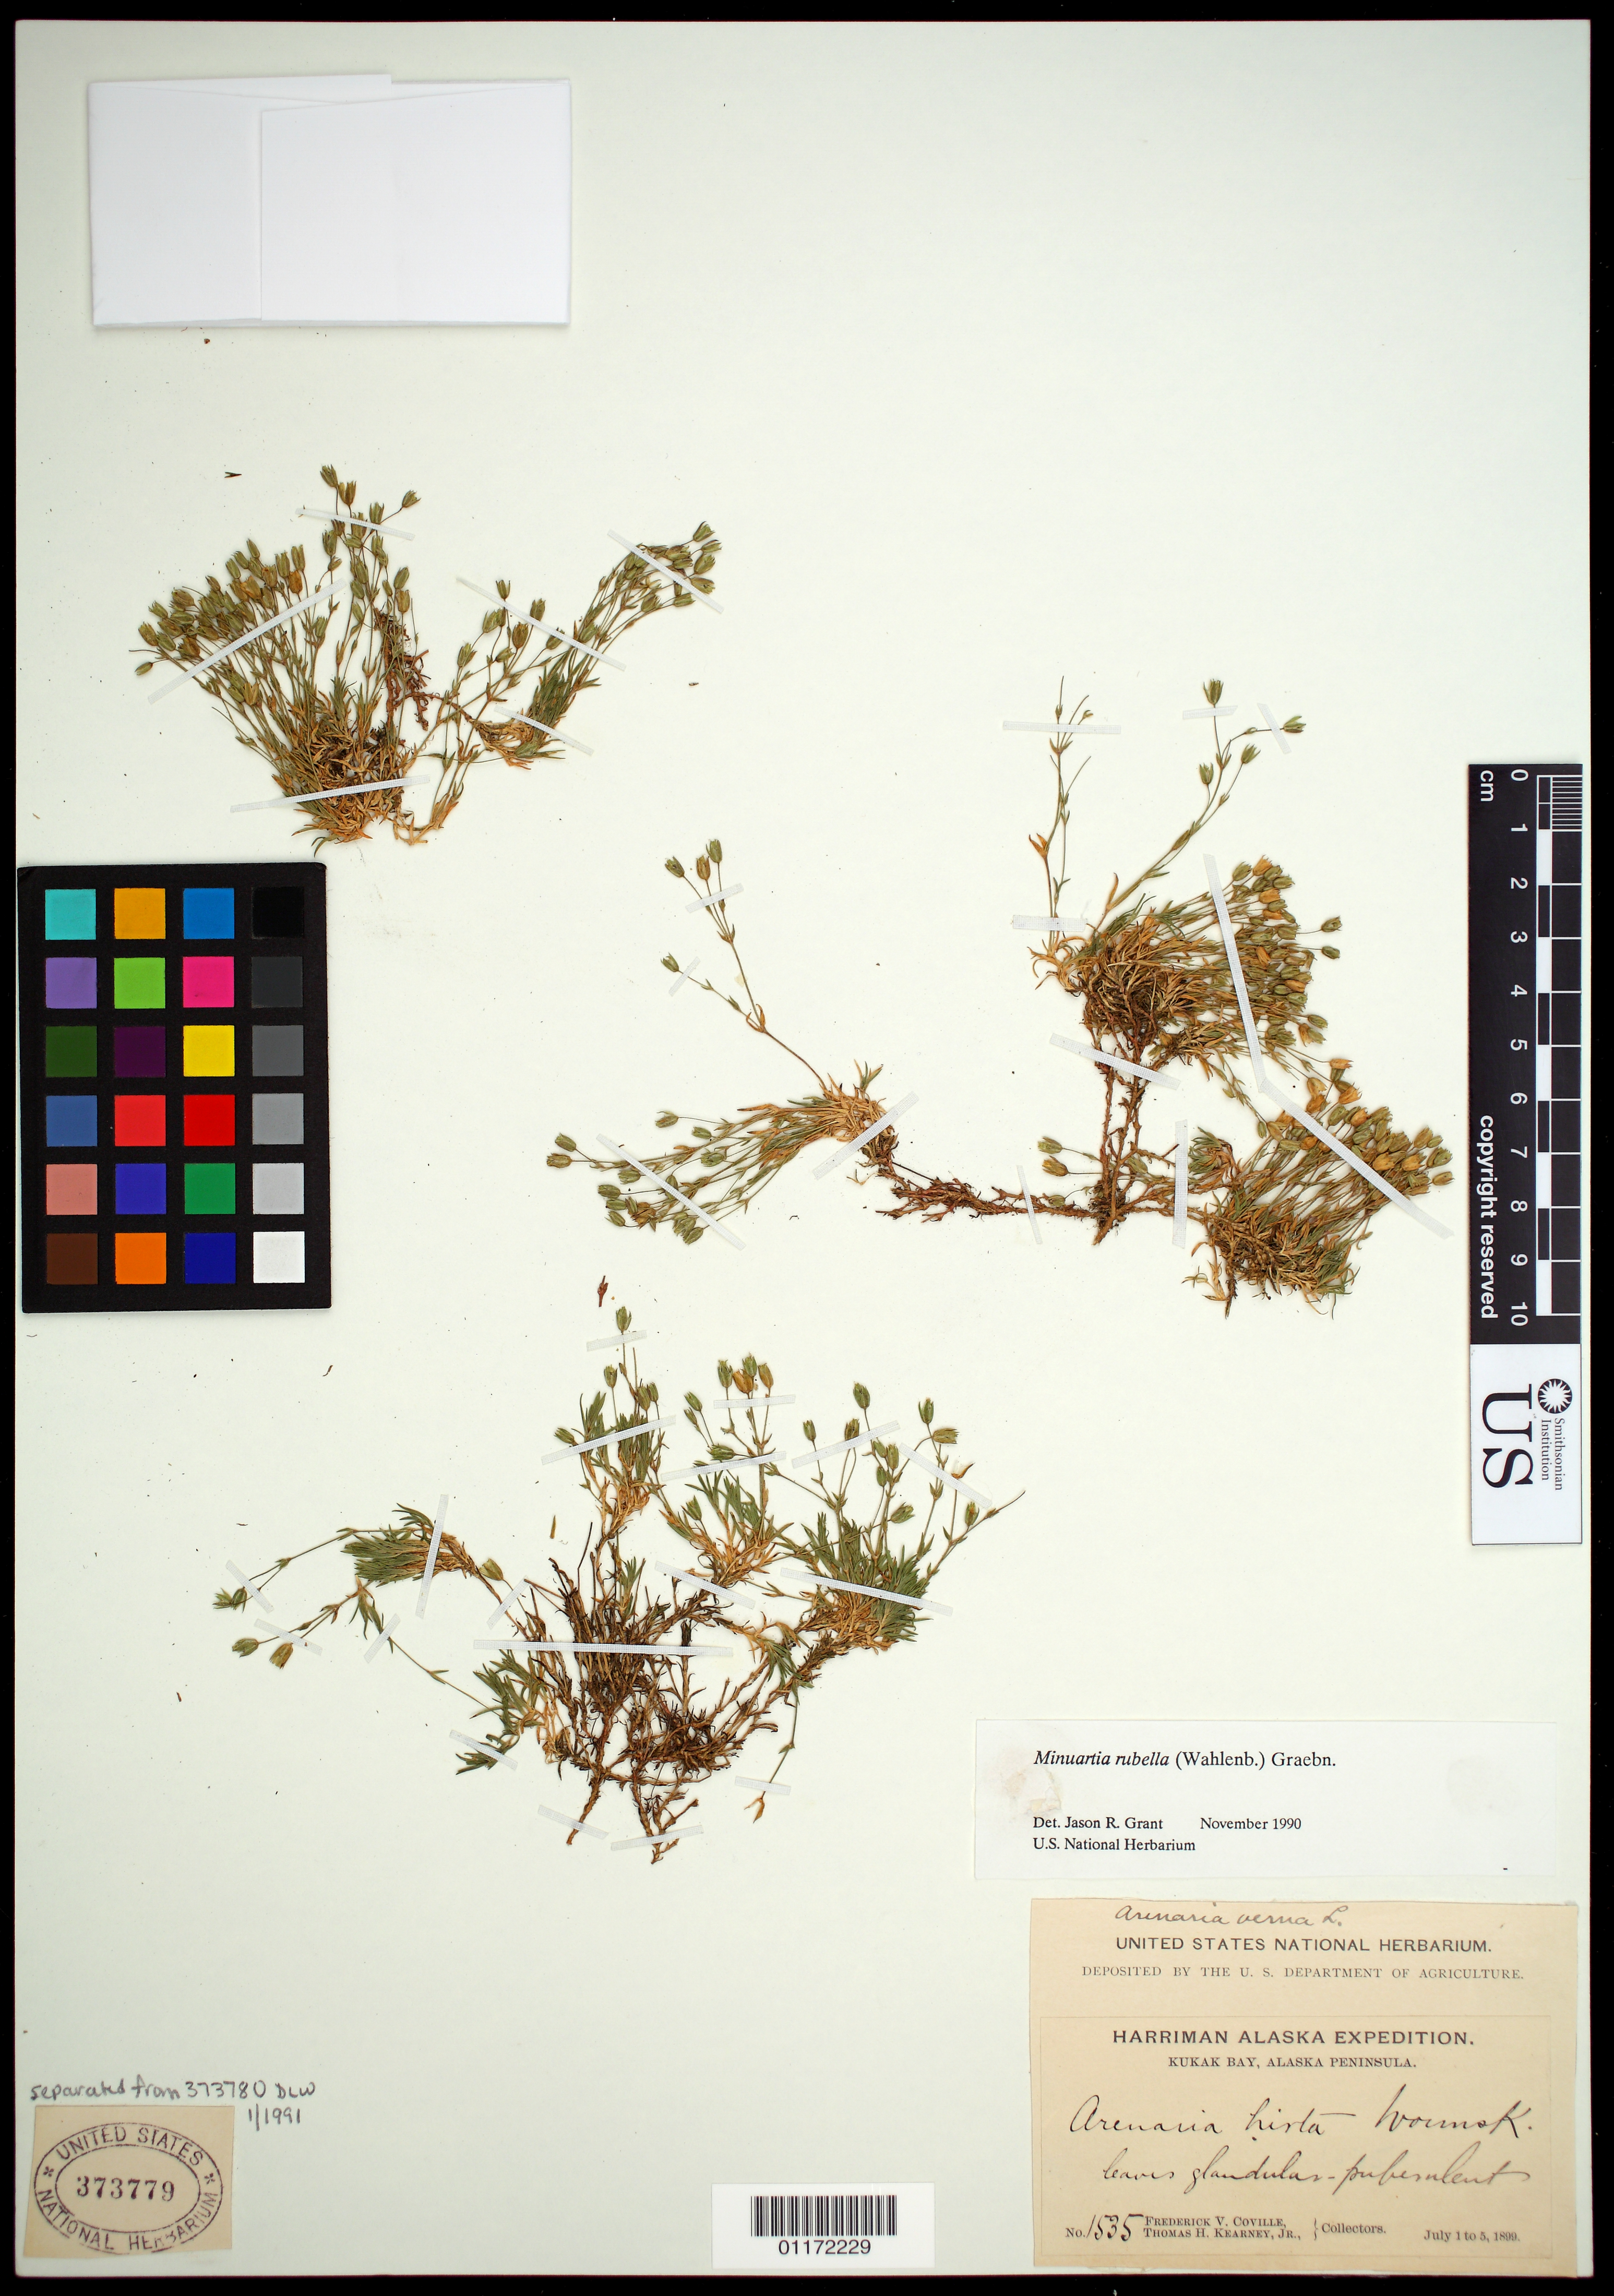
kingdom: Plantae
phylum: Tracheophyta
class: Magnoliopsida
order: Caryophyllales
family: Caryophyllaceae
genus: Minuartia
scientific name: Minuartia rubella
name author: (Wahlenb.) Hiern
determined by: Grant, J. R., (SWITZERLAND)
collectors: F. V. Coville & T. H. Kearney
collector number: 1535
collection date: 1899-07-01/1899-07-05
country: United States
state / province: Alaska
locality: Kukak Bay, Alaska Peninsula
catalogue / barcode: US 373779